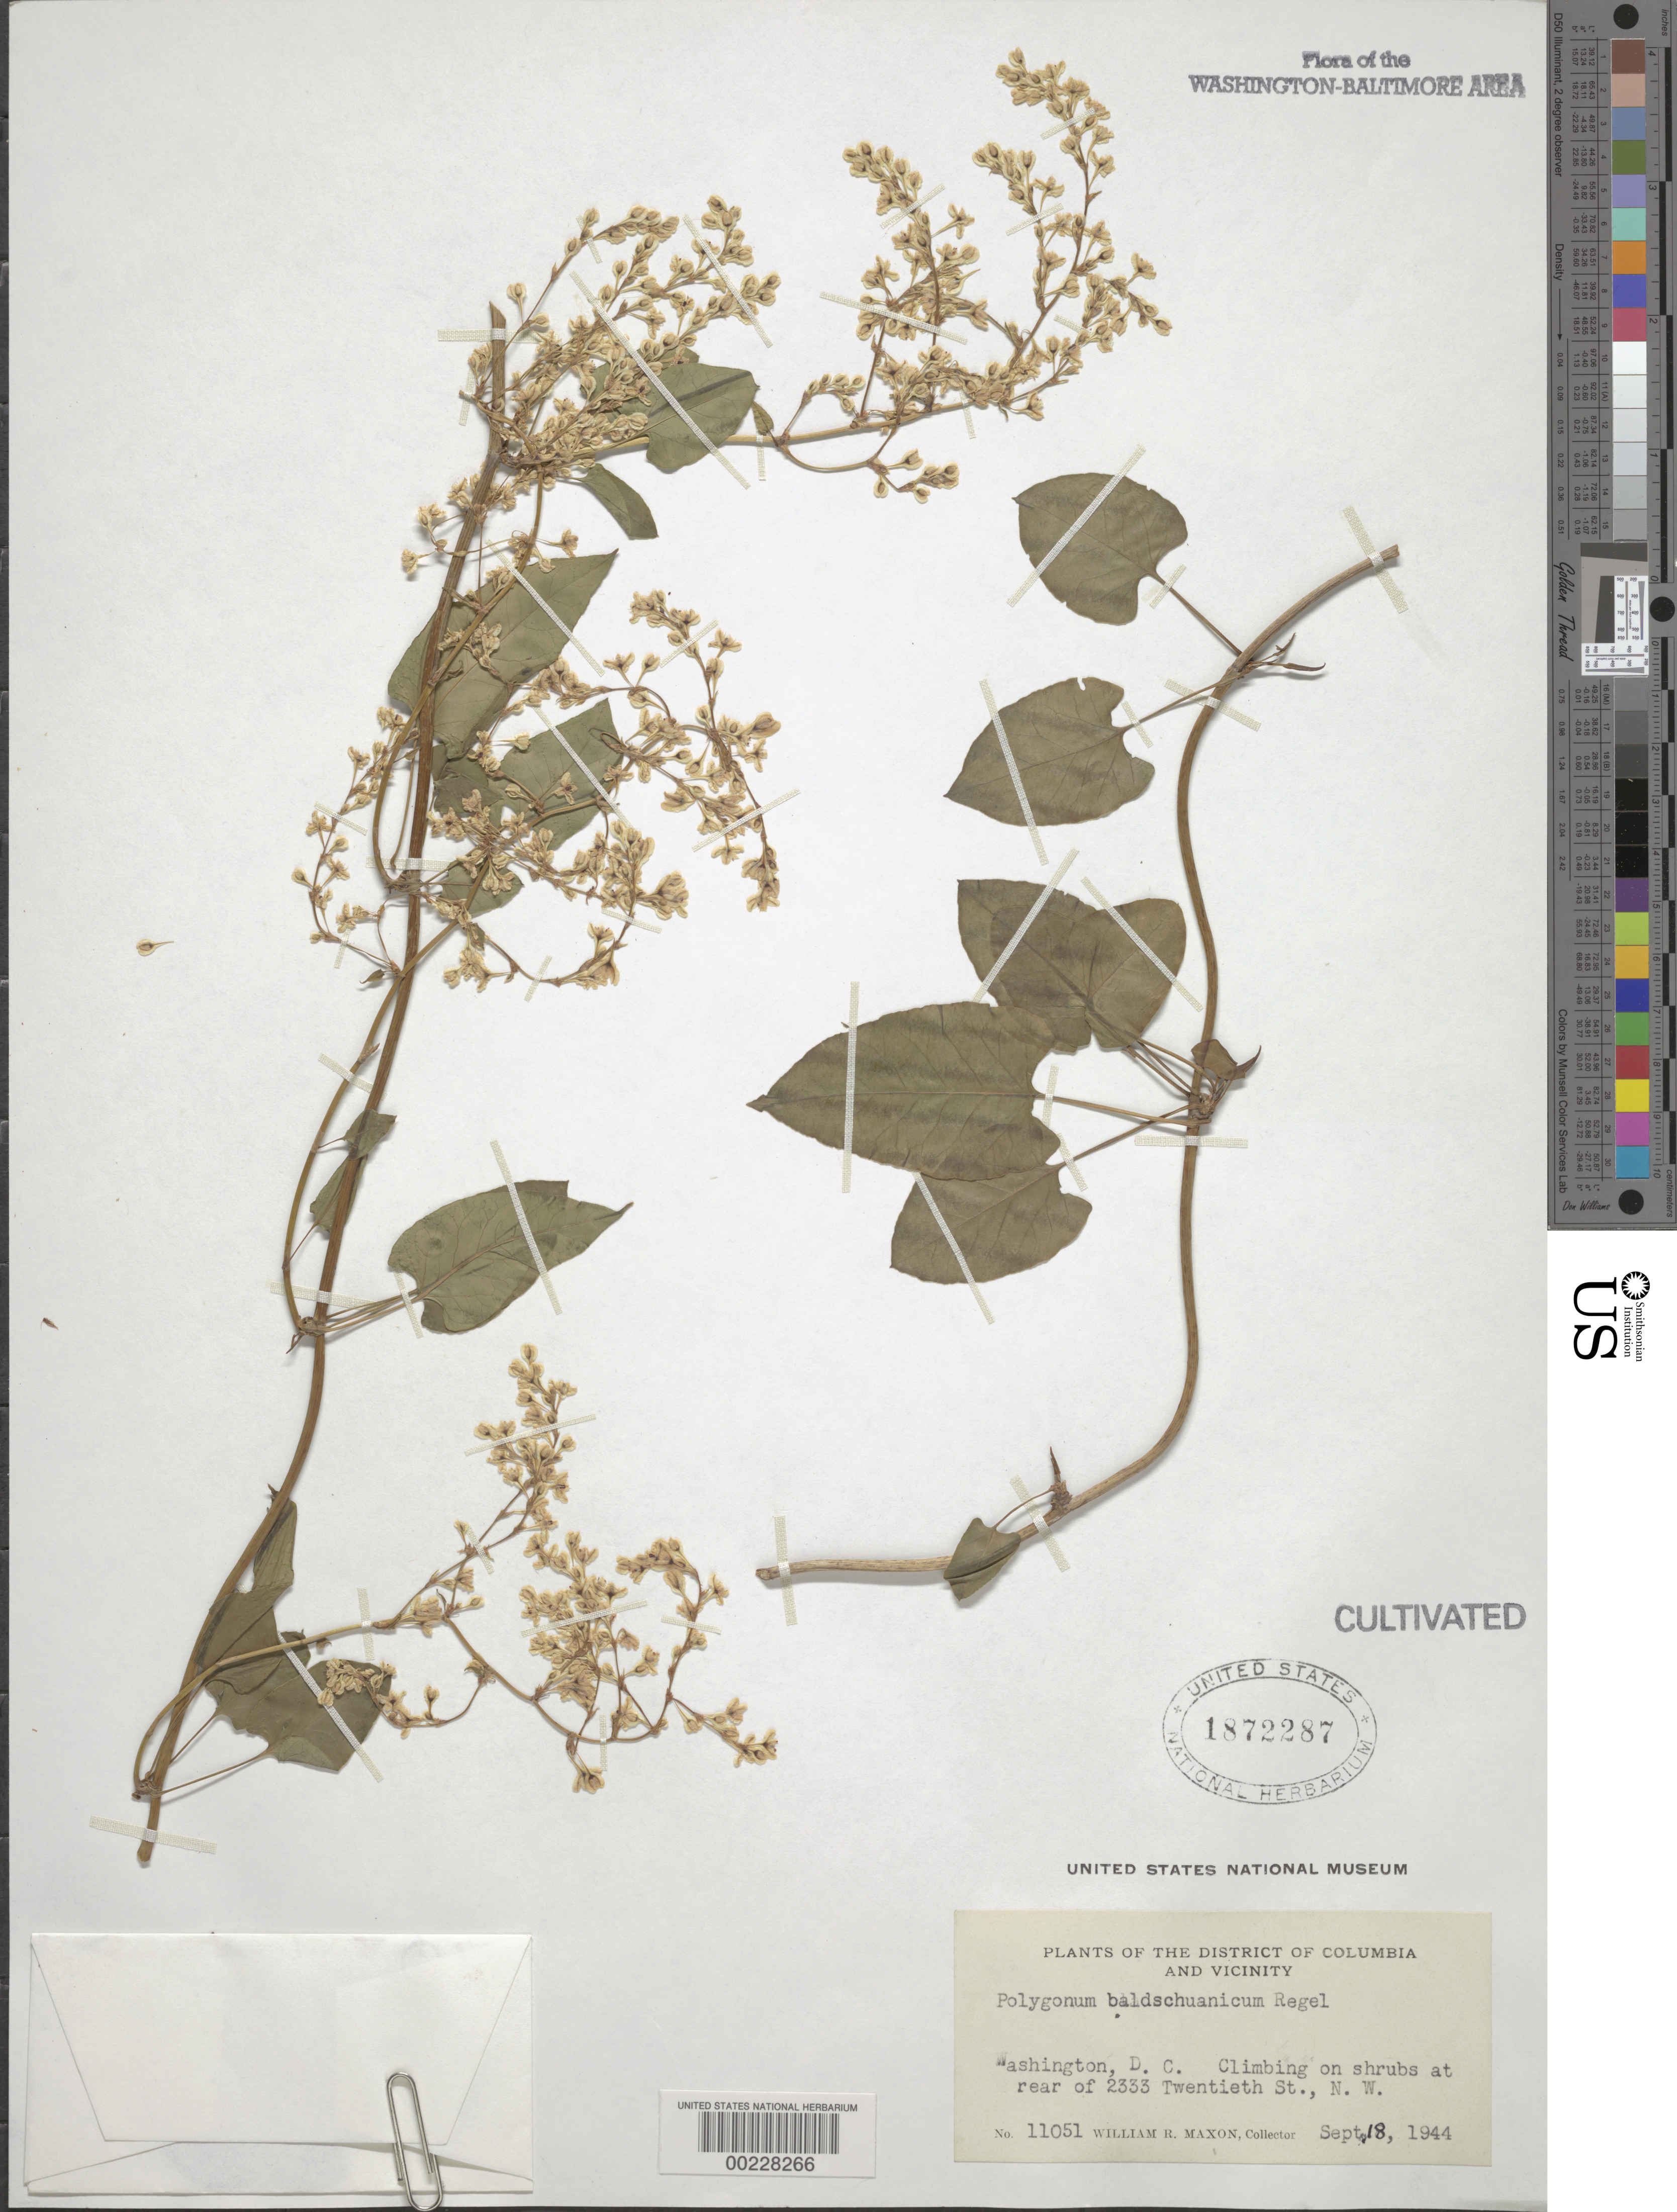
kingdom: Plantae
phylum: Tracheophyta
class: Magnoliopsida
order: Caryophyllales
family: Polygonaceae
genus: Polygonum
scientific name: Polygonum baldschuanicum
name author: Regel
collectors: W. R. Maxon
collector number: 11051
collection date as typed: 18 Sep 1944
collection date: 1944-09-18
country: United States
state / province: District of Columbia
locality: Rear of 2333 20th St NW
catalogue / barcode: US 1872287